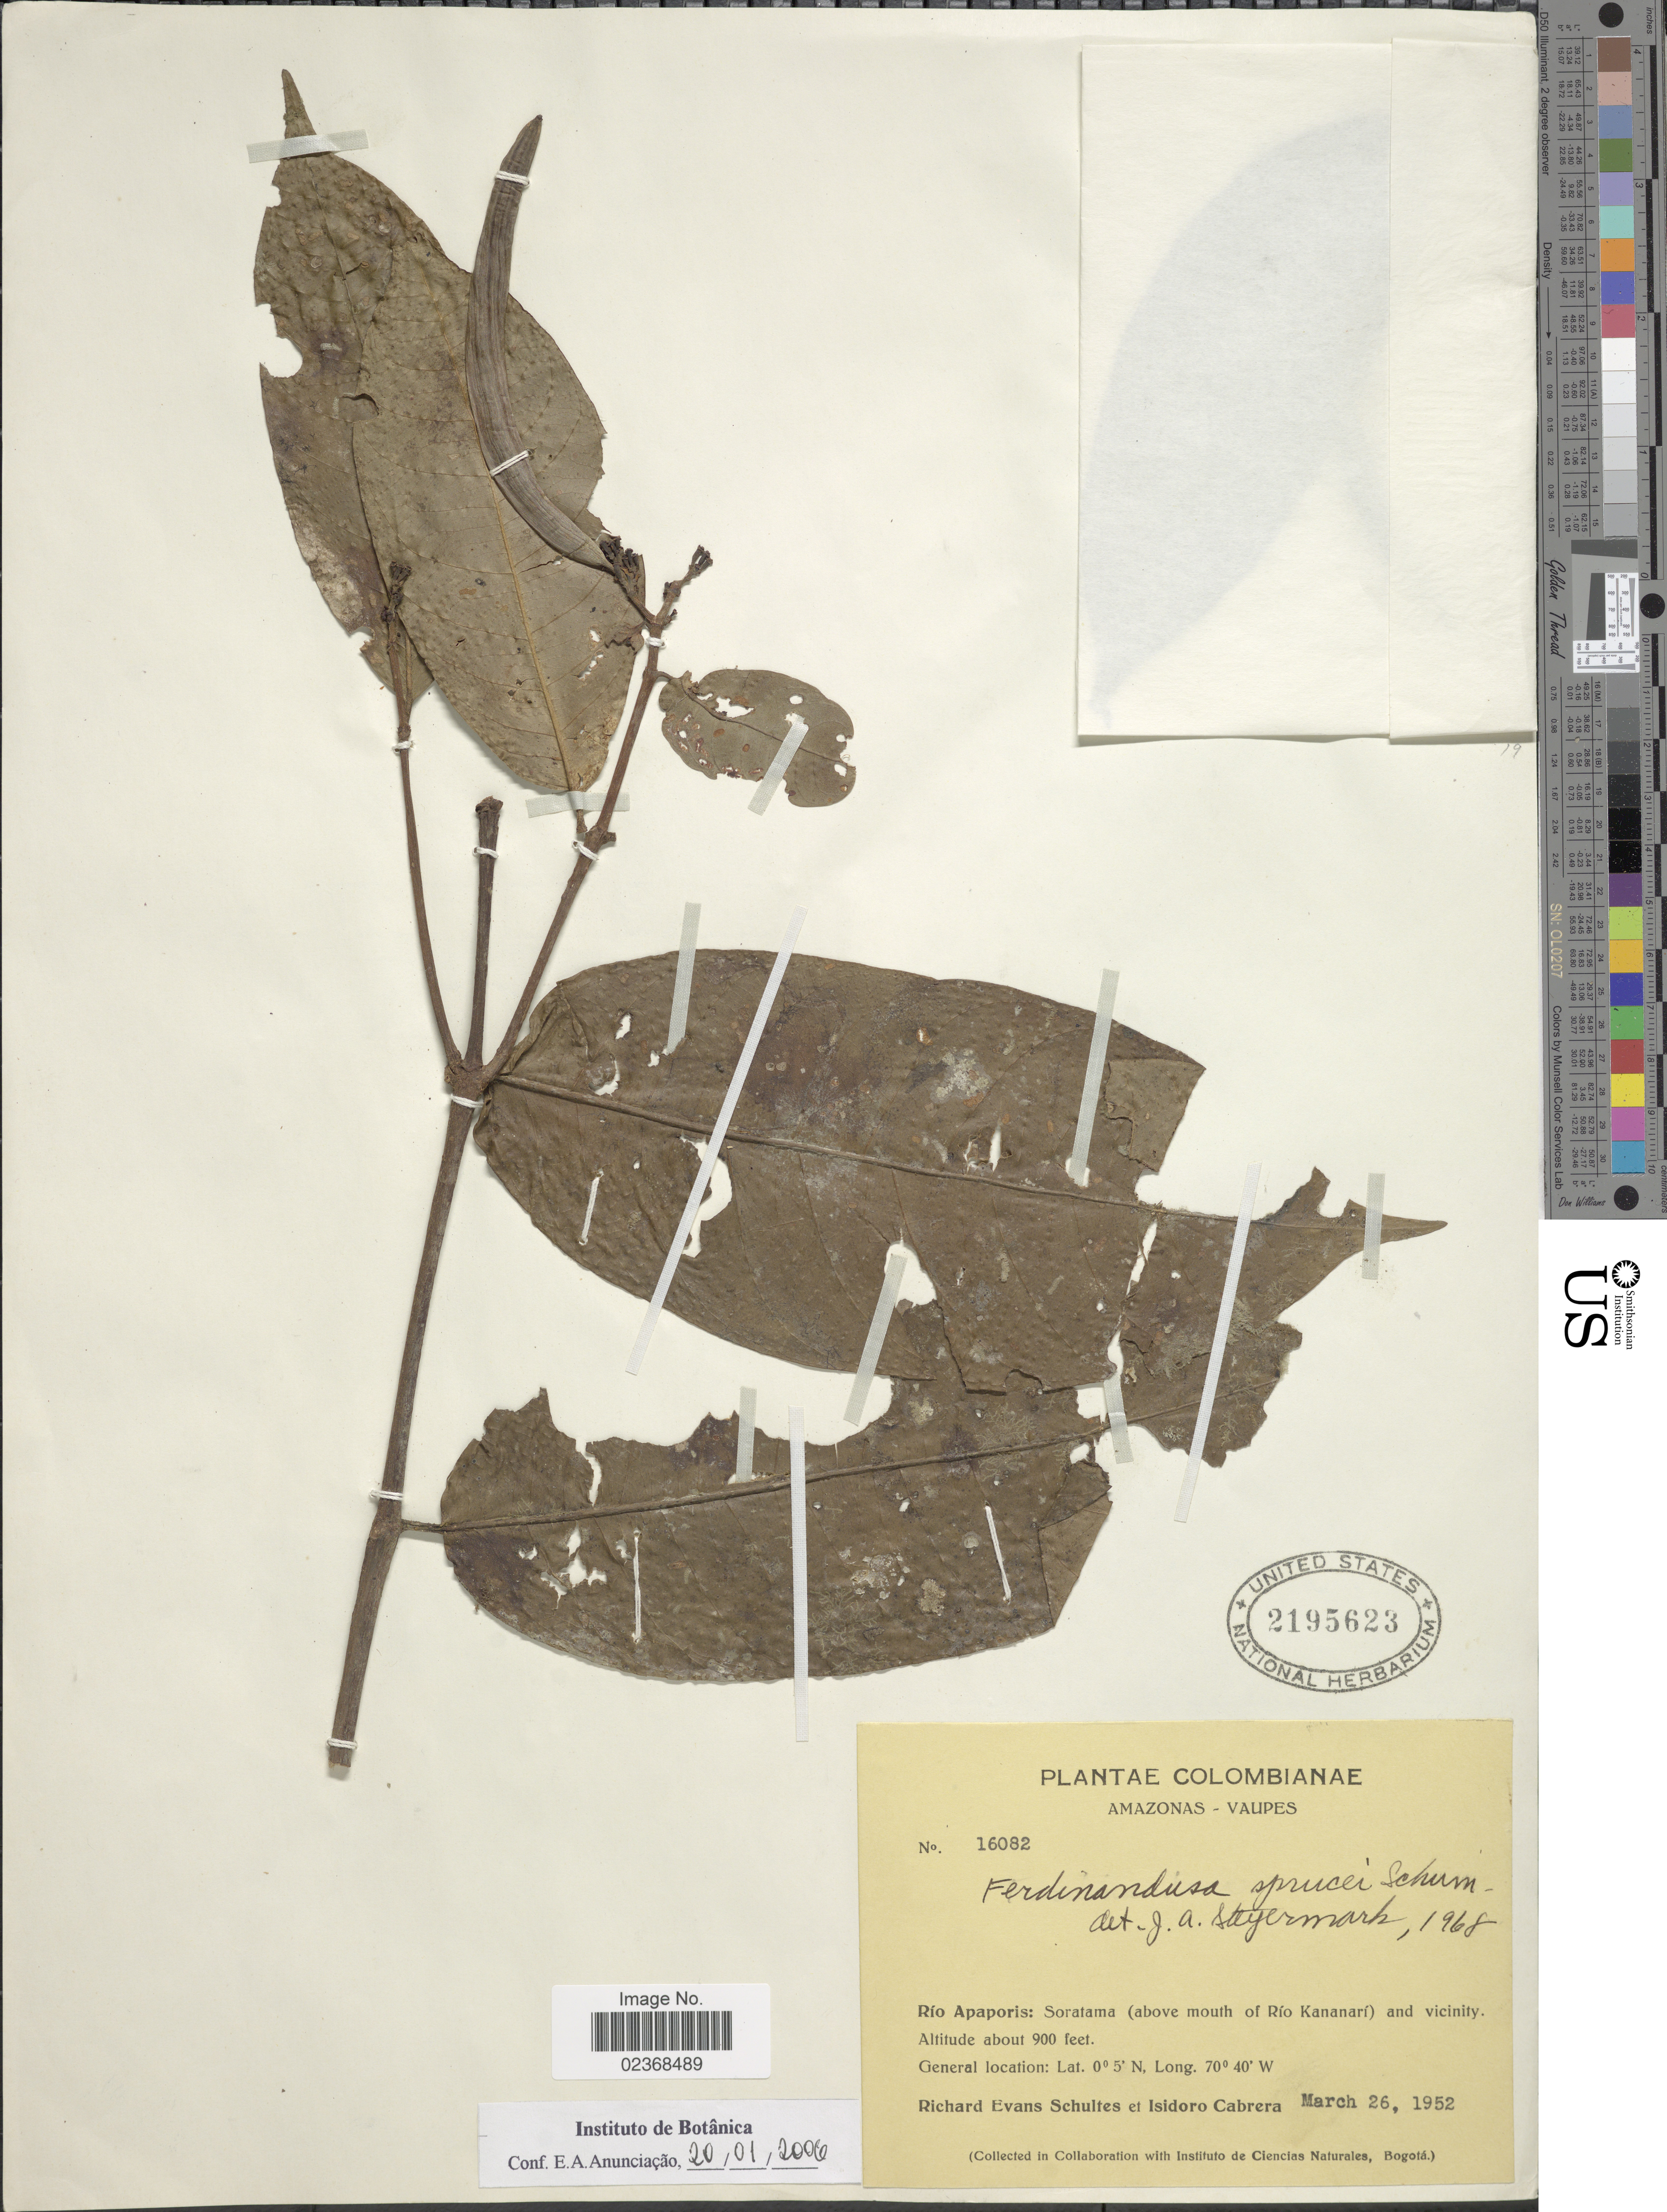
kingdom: Plantae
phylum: Tracheophyta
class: Magnoliopsida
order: Gentianales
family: Rubiaceae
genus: Ferdinandusa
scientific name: Ferdinandusa sprucei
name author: K. Schum.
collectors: R. E. Schultes & I. Cabrera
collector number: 16082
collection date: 1952-03-26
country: Colombia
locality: Amazonas - Vaupes, Rio Apaporis: Soratama (above mouth of Rio Kananari) and vicinity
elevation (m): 274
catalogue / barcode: US 2195623